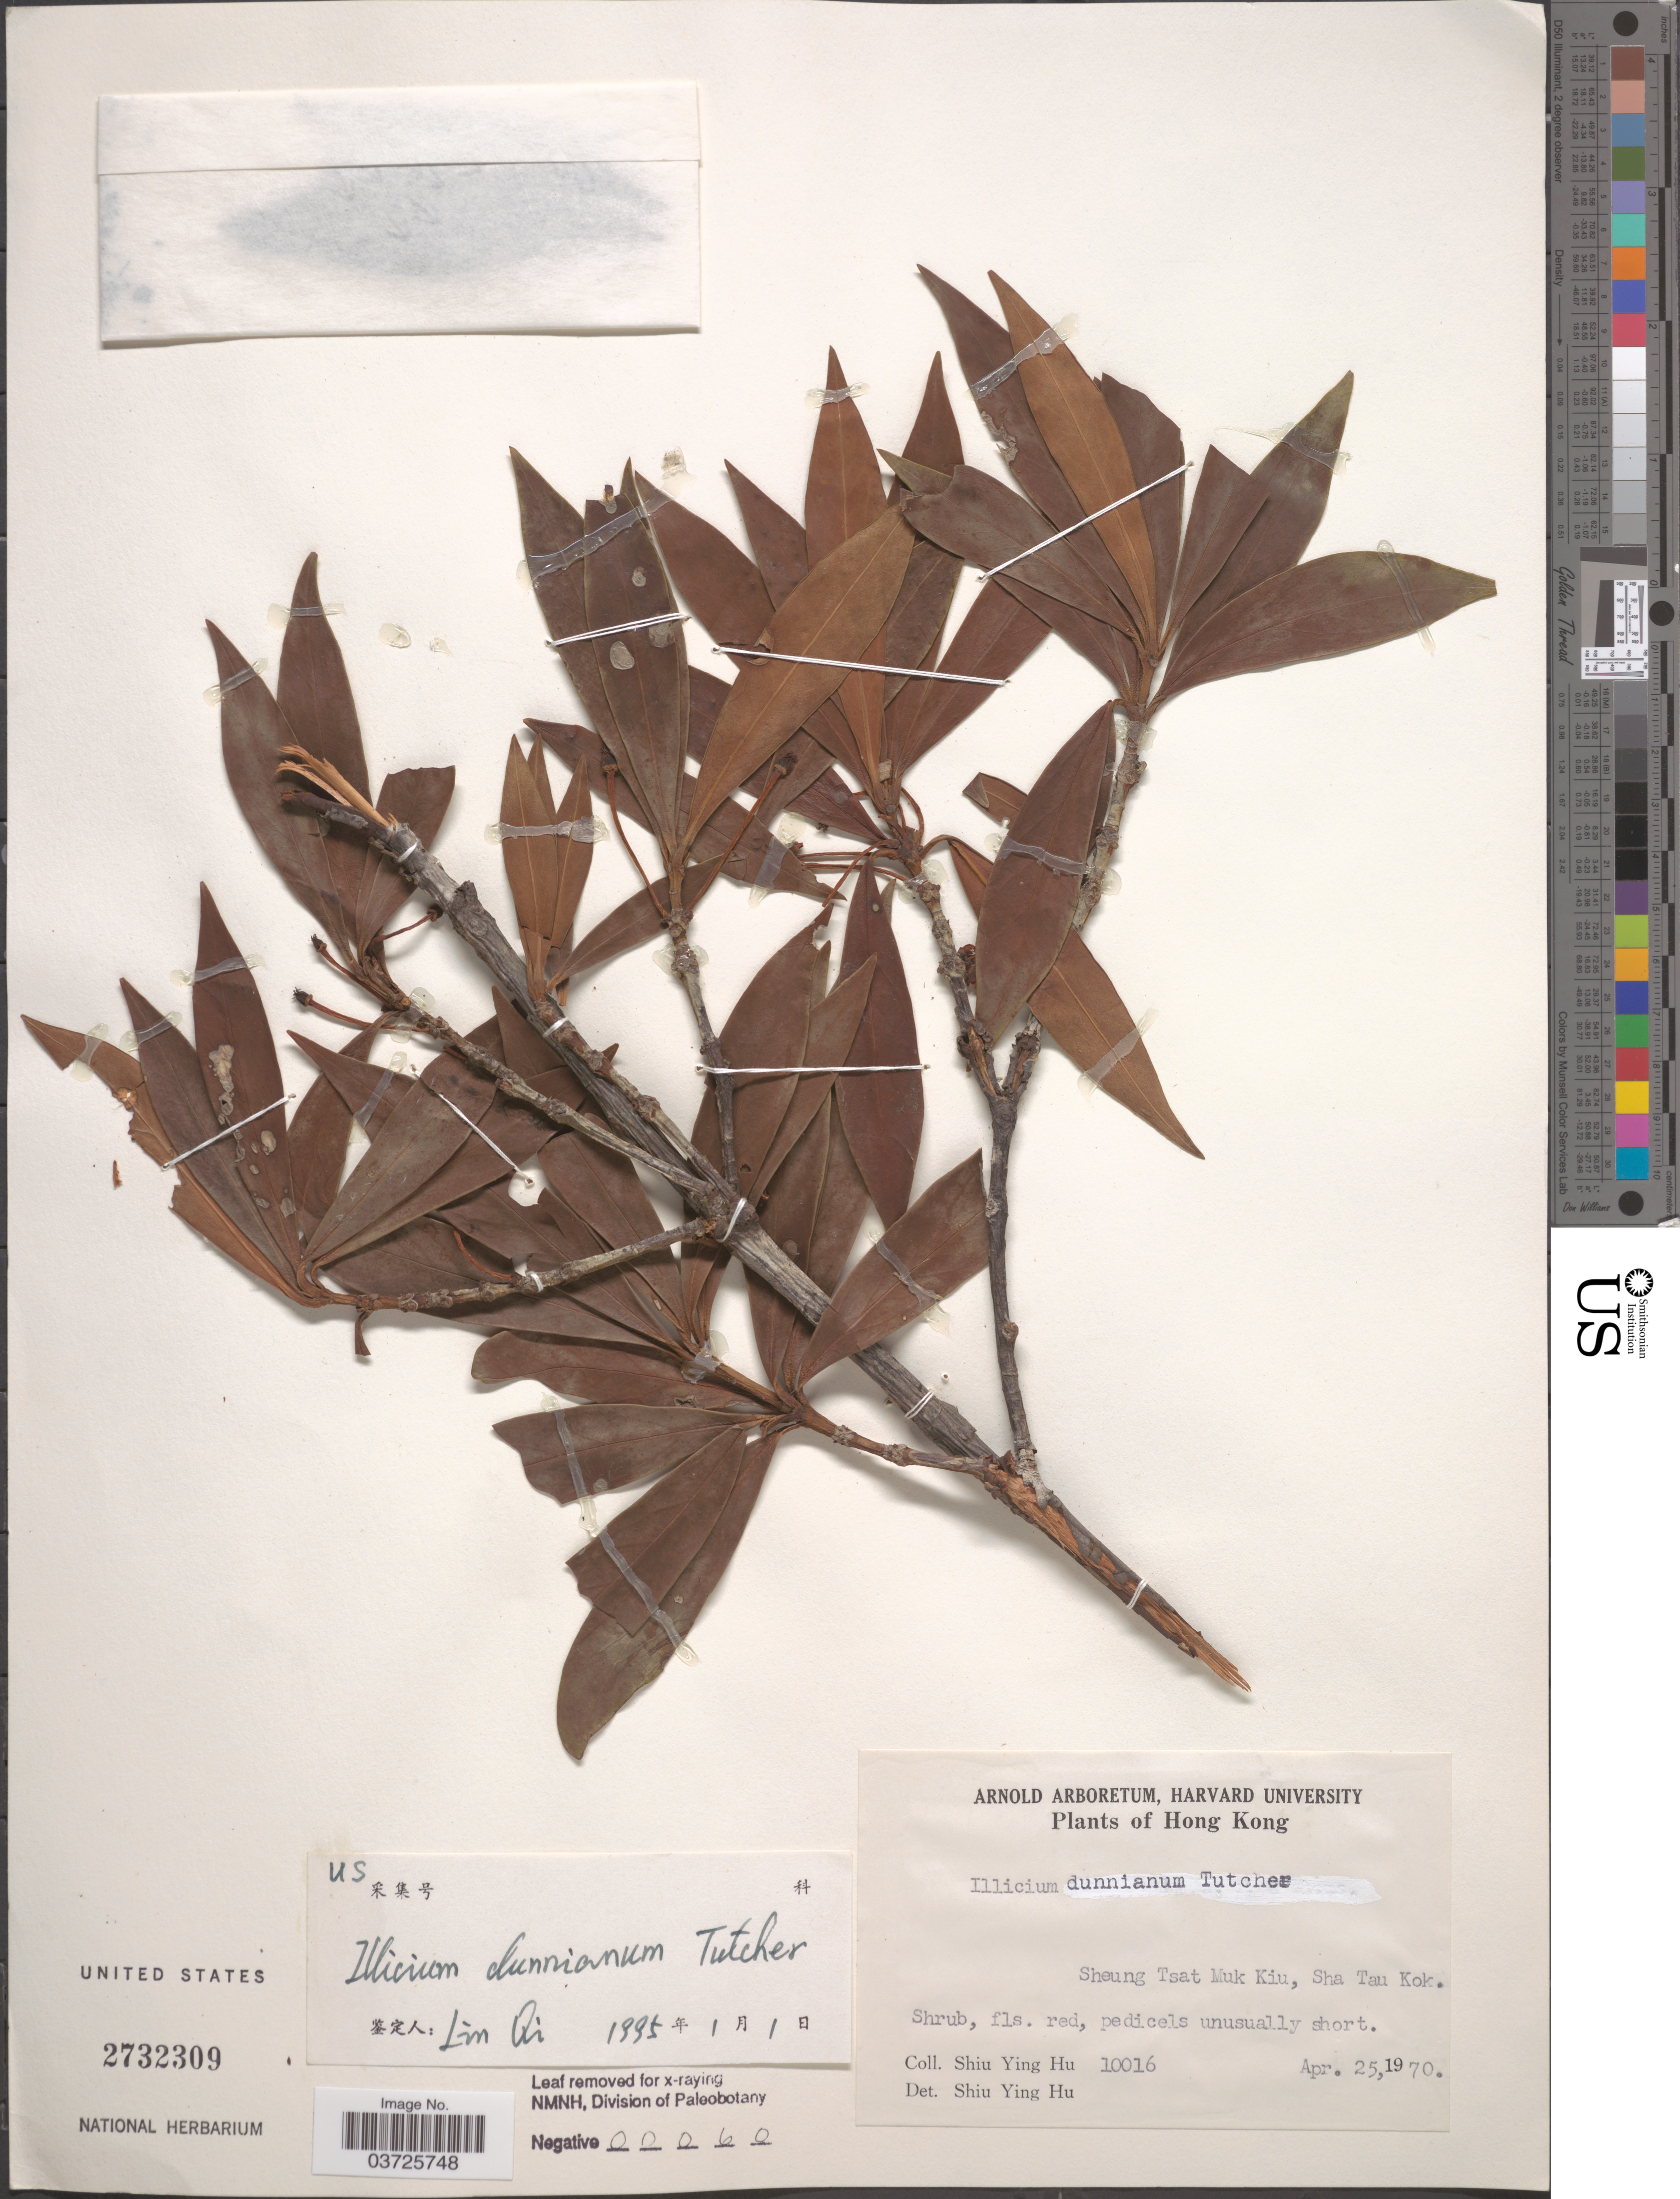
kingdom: Plantae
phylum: Tracheophyta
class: Magnoliopsida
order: Austrobaileyales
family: Schisandraceae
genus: Illicium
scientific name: Illicium dunnianum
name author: Tutcher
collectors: S. Y. Hu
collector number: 10016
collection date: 1970-04-25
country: China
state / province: Hong Kong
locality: Sheung Tsat Muk Kiu, Sha Tan Kok.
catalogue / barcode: US 2732309